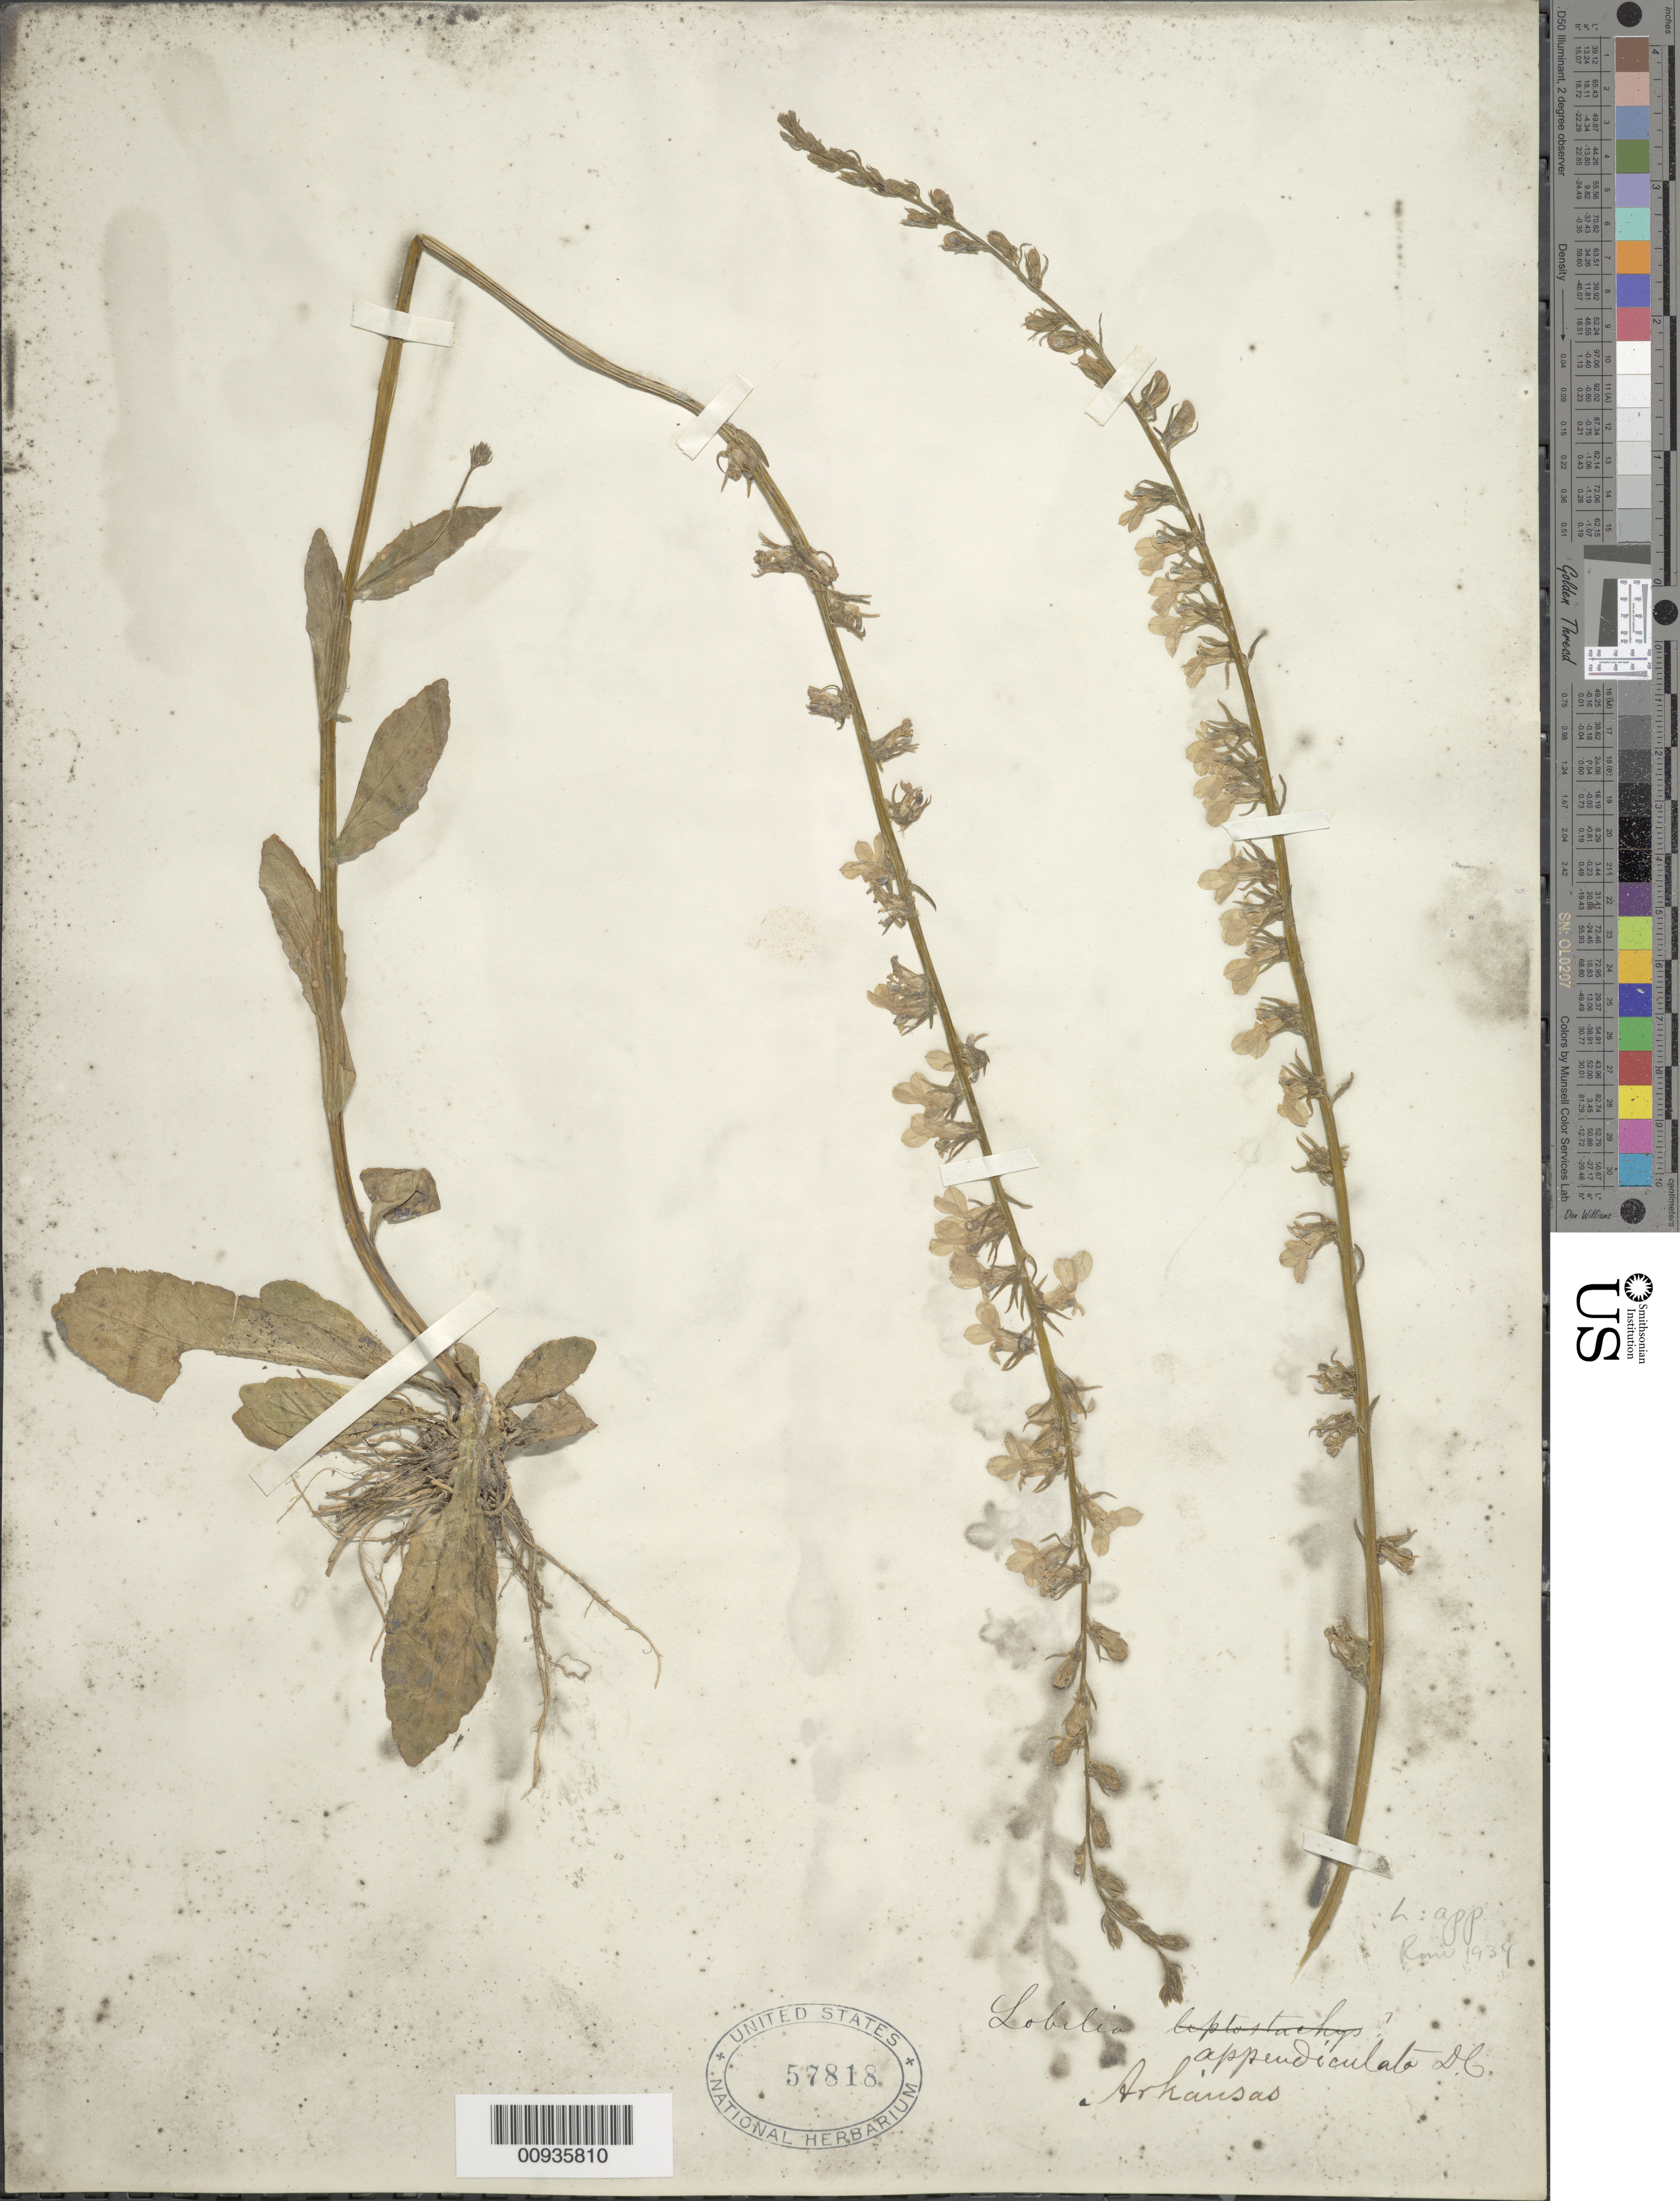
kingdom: Plantae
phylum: Tracheophyta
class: Magnoliopsida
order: Asterales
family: Campanulaceae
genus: Lobelia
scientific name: Lobelia appendiculata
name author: A. DC.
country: United States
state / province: Arkansas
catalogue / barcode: US 57818